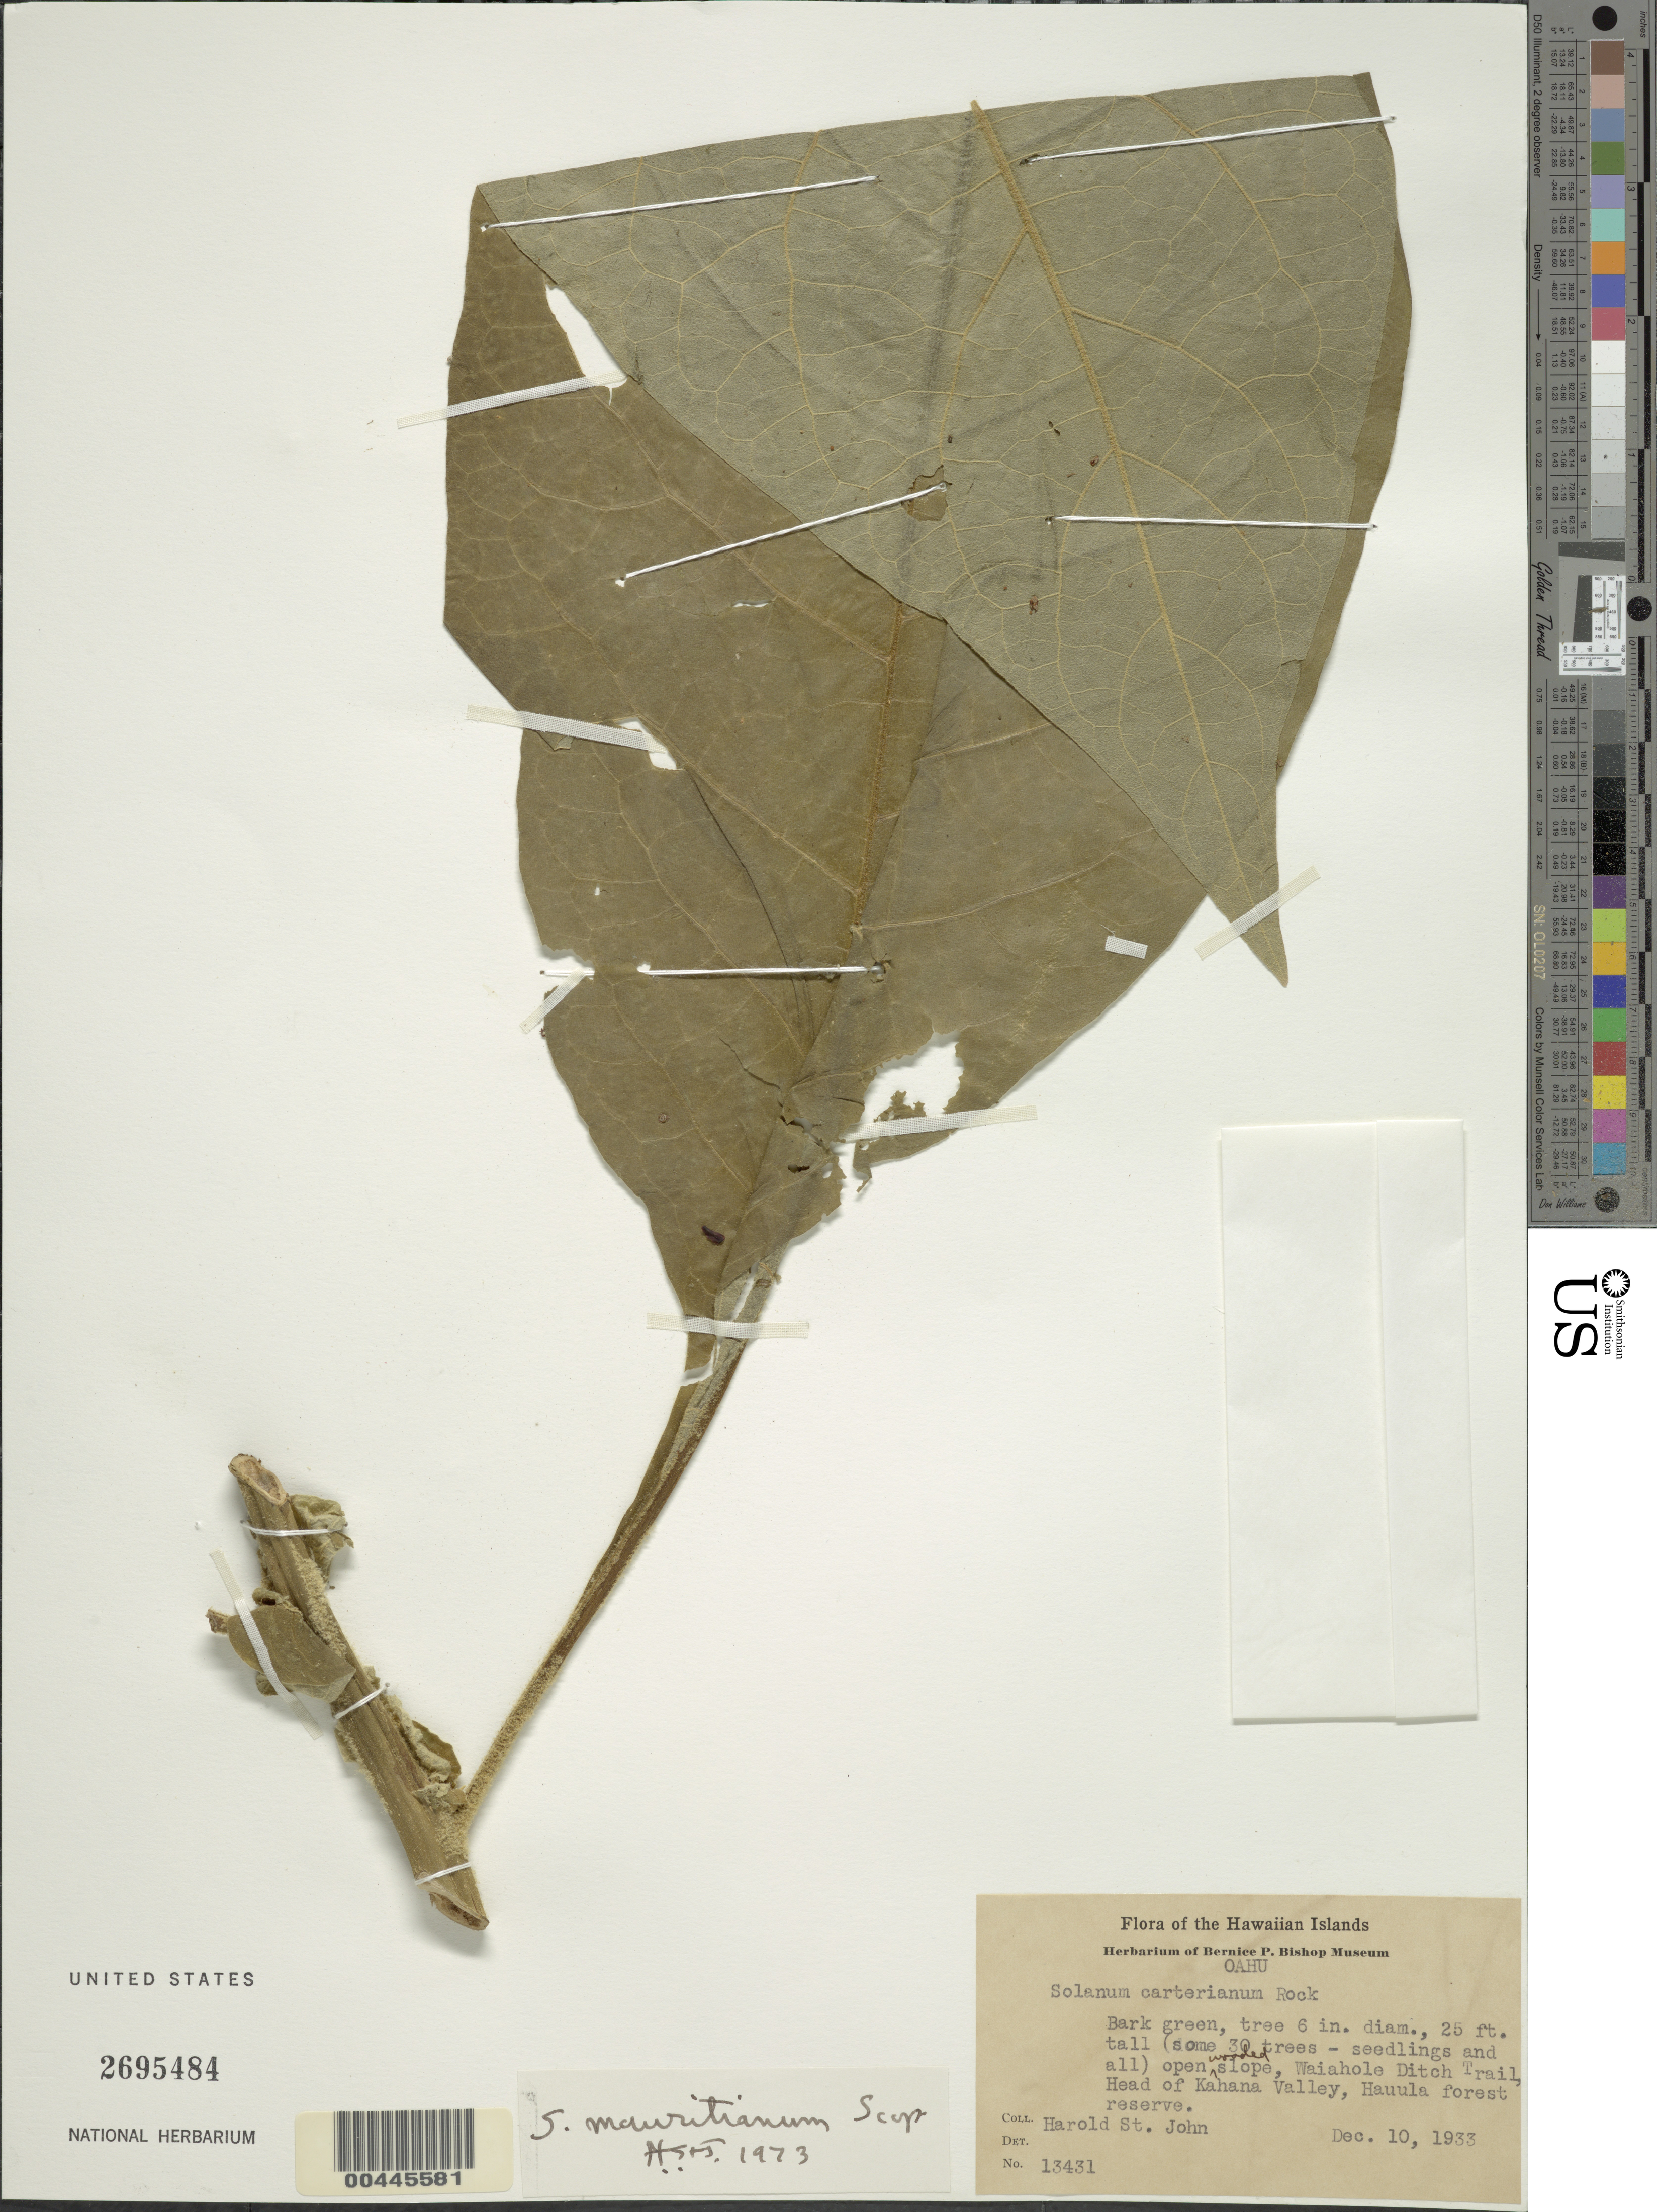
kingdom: Plantae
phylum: Tracheophyta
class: Magnoliopsida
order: Solanales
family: Solanaceae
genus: Solanum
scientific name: Solanum mauritianum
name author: Scop.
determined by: St. John, H.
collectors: H. St. John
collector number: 13431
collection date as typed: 10 Dec 1933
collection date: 1933-12-10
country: United States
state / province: Hawaii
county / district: Honolulu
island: Oahu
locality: Waiahole Ditch Trail, Head of Kahana Valley, Hauula Forest Reserve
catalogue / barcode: US 2695484